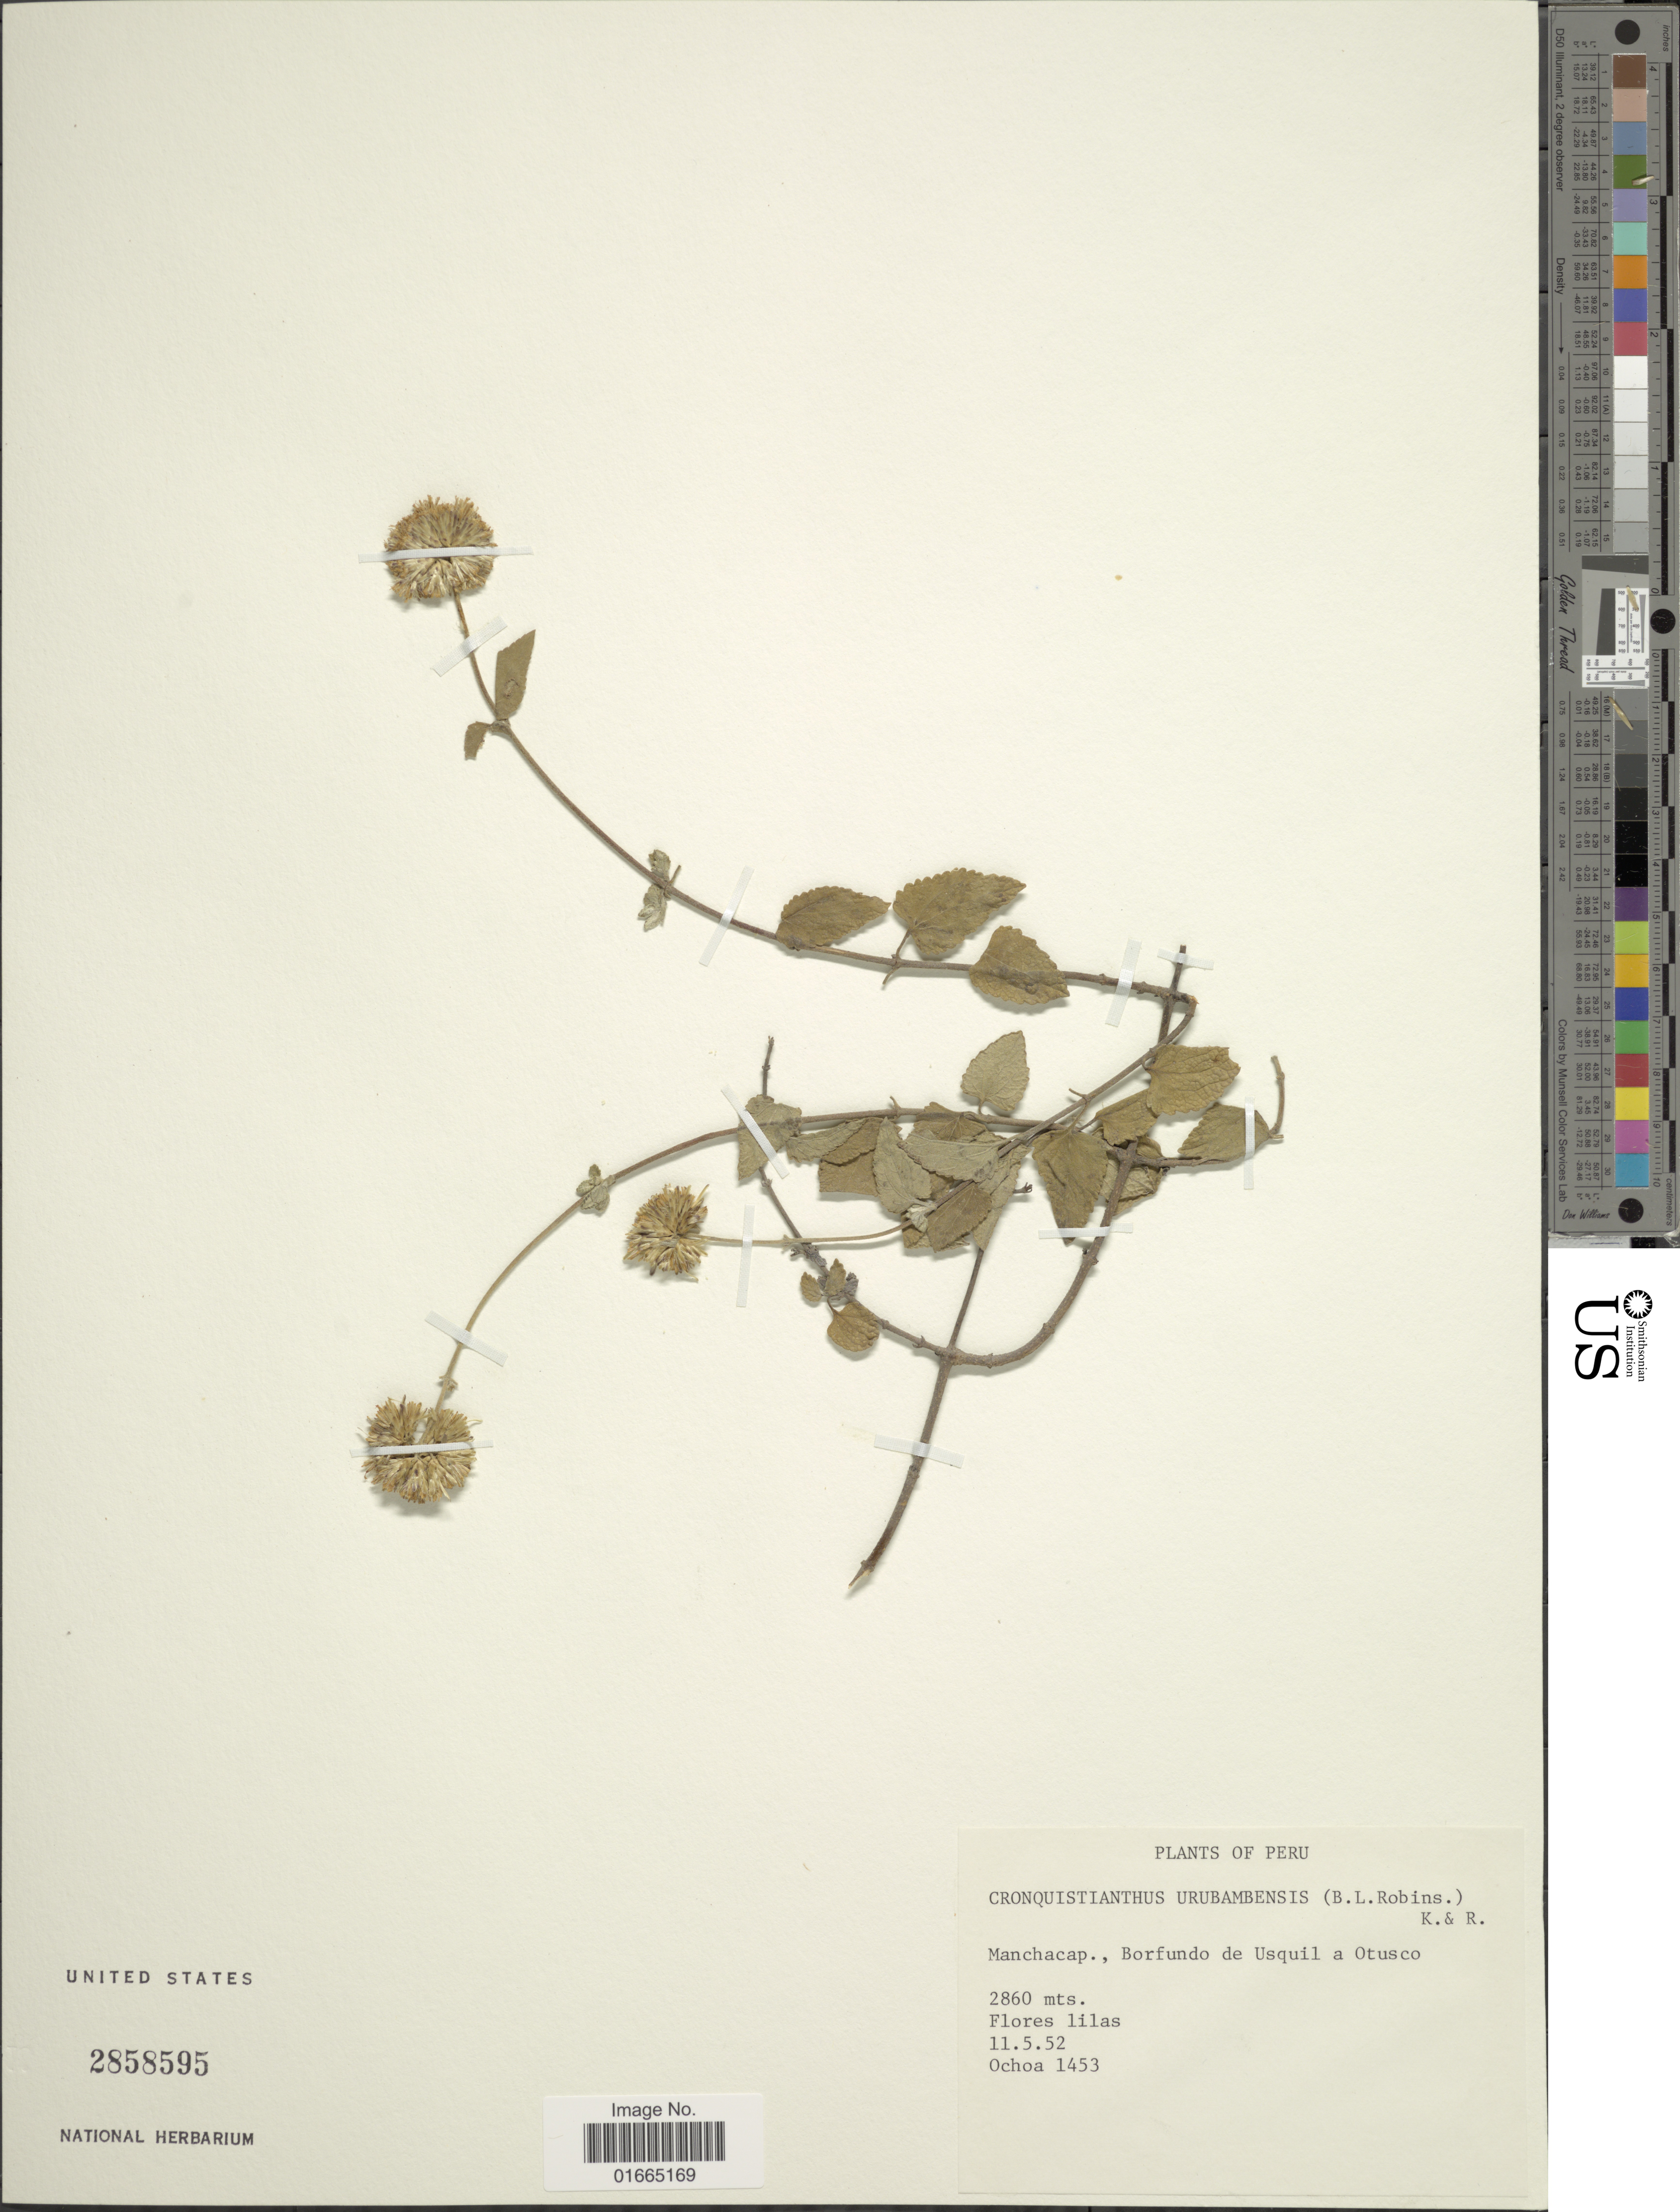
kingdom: Plantae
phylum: Tracheophyta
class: Magnoliopsida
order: Asterales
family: Asteraceae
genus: Cronquistianthus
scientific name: Cronquistianthus urubambensis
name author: (B.L. Rob.) R.M. King & H. Rob.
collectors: -. Ochoa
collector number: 1453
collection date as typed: Transcribed d/m/y: 11/5/52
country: Peru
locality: Manchacap., Borfundo de Usquil a Otusco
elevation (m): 2860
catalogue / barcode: US 2858595